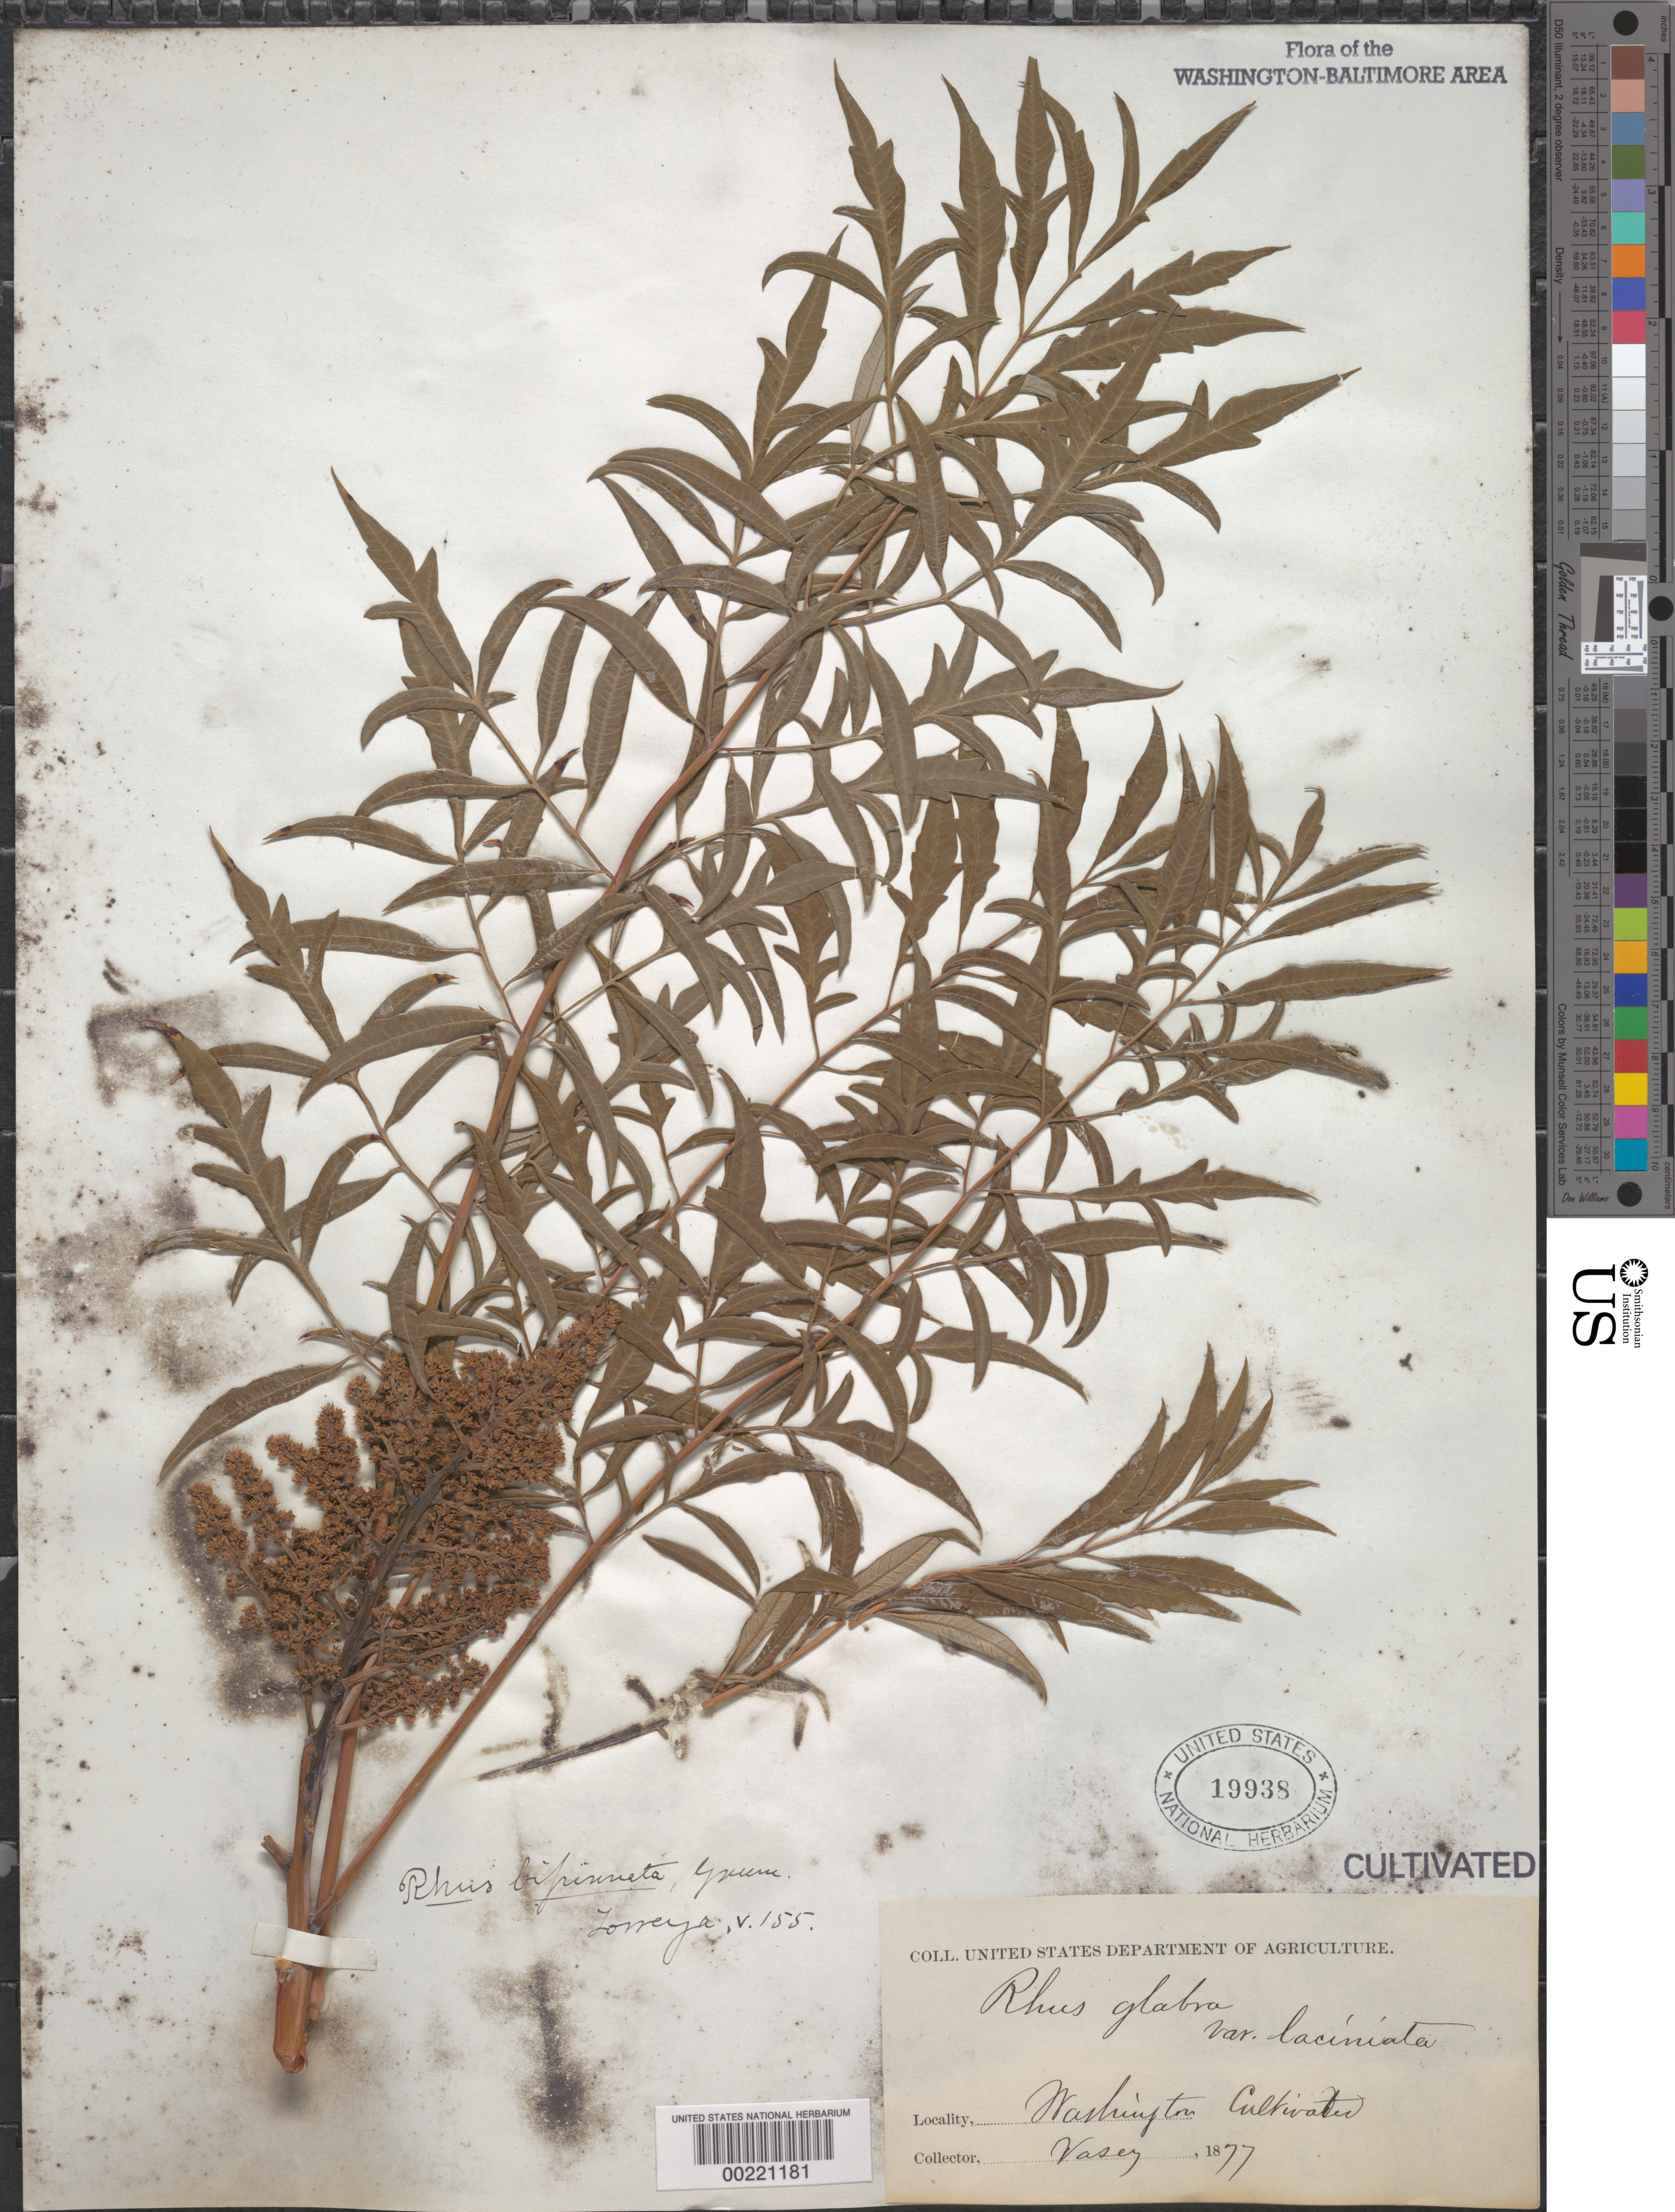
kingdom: Plantae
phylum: Tracheophyta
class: Magnoliopsida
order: Sapindales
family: Anacardiaceae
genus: Rhus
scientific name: Rhus glabra var. laciniata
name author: Carrière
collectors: G. R. Vasey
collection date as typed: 1877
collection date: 1877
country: United States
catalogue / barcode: US 19938